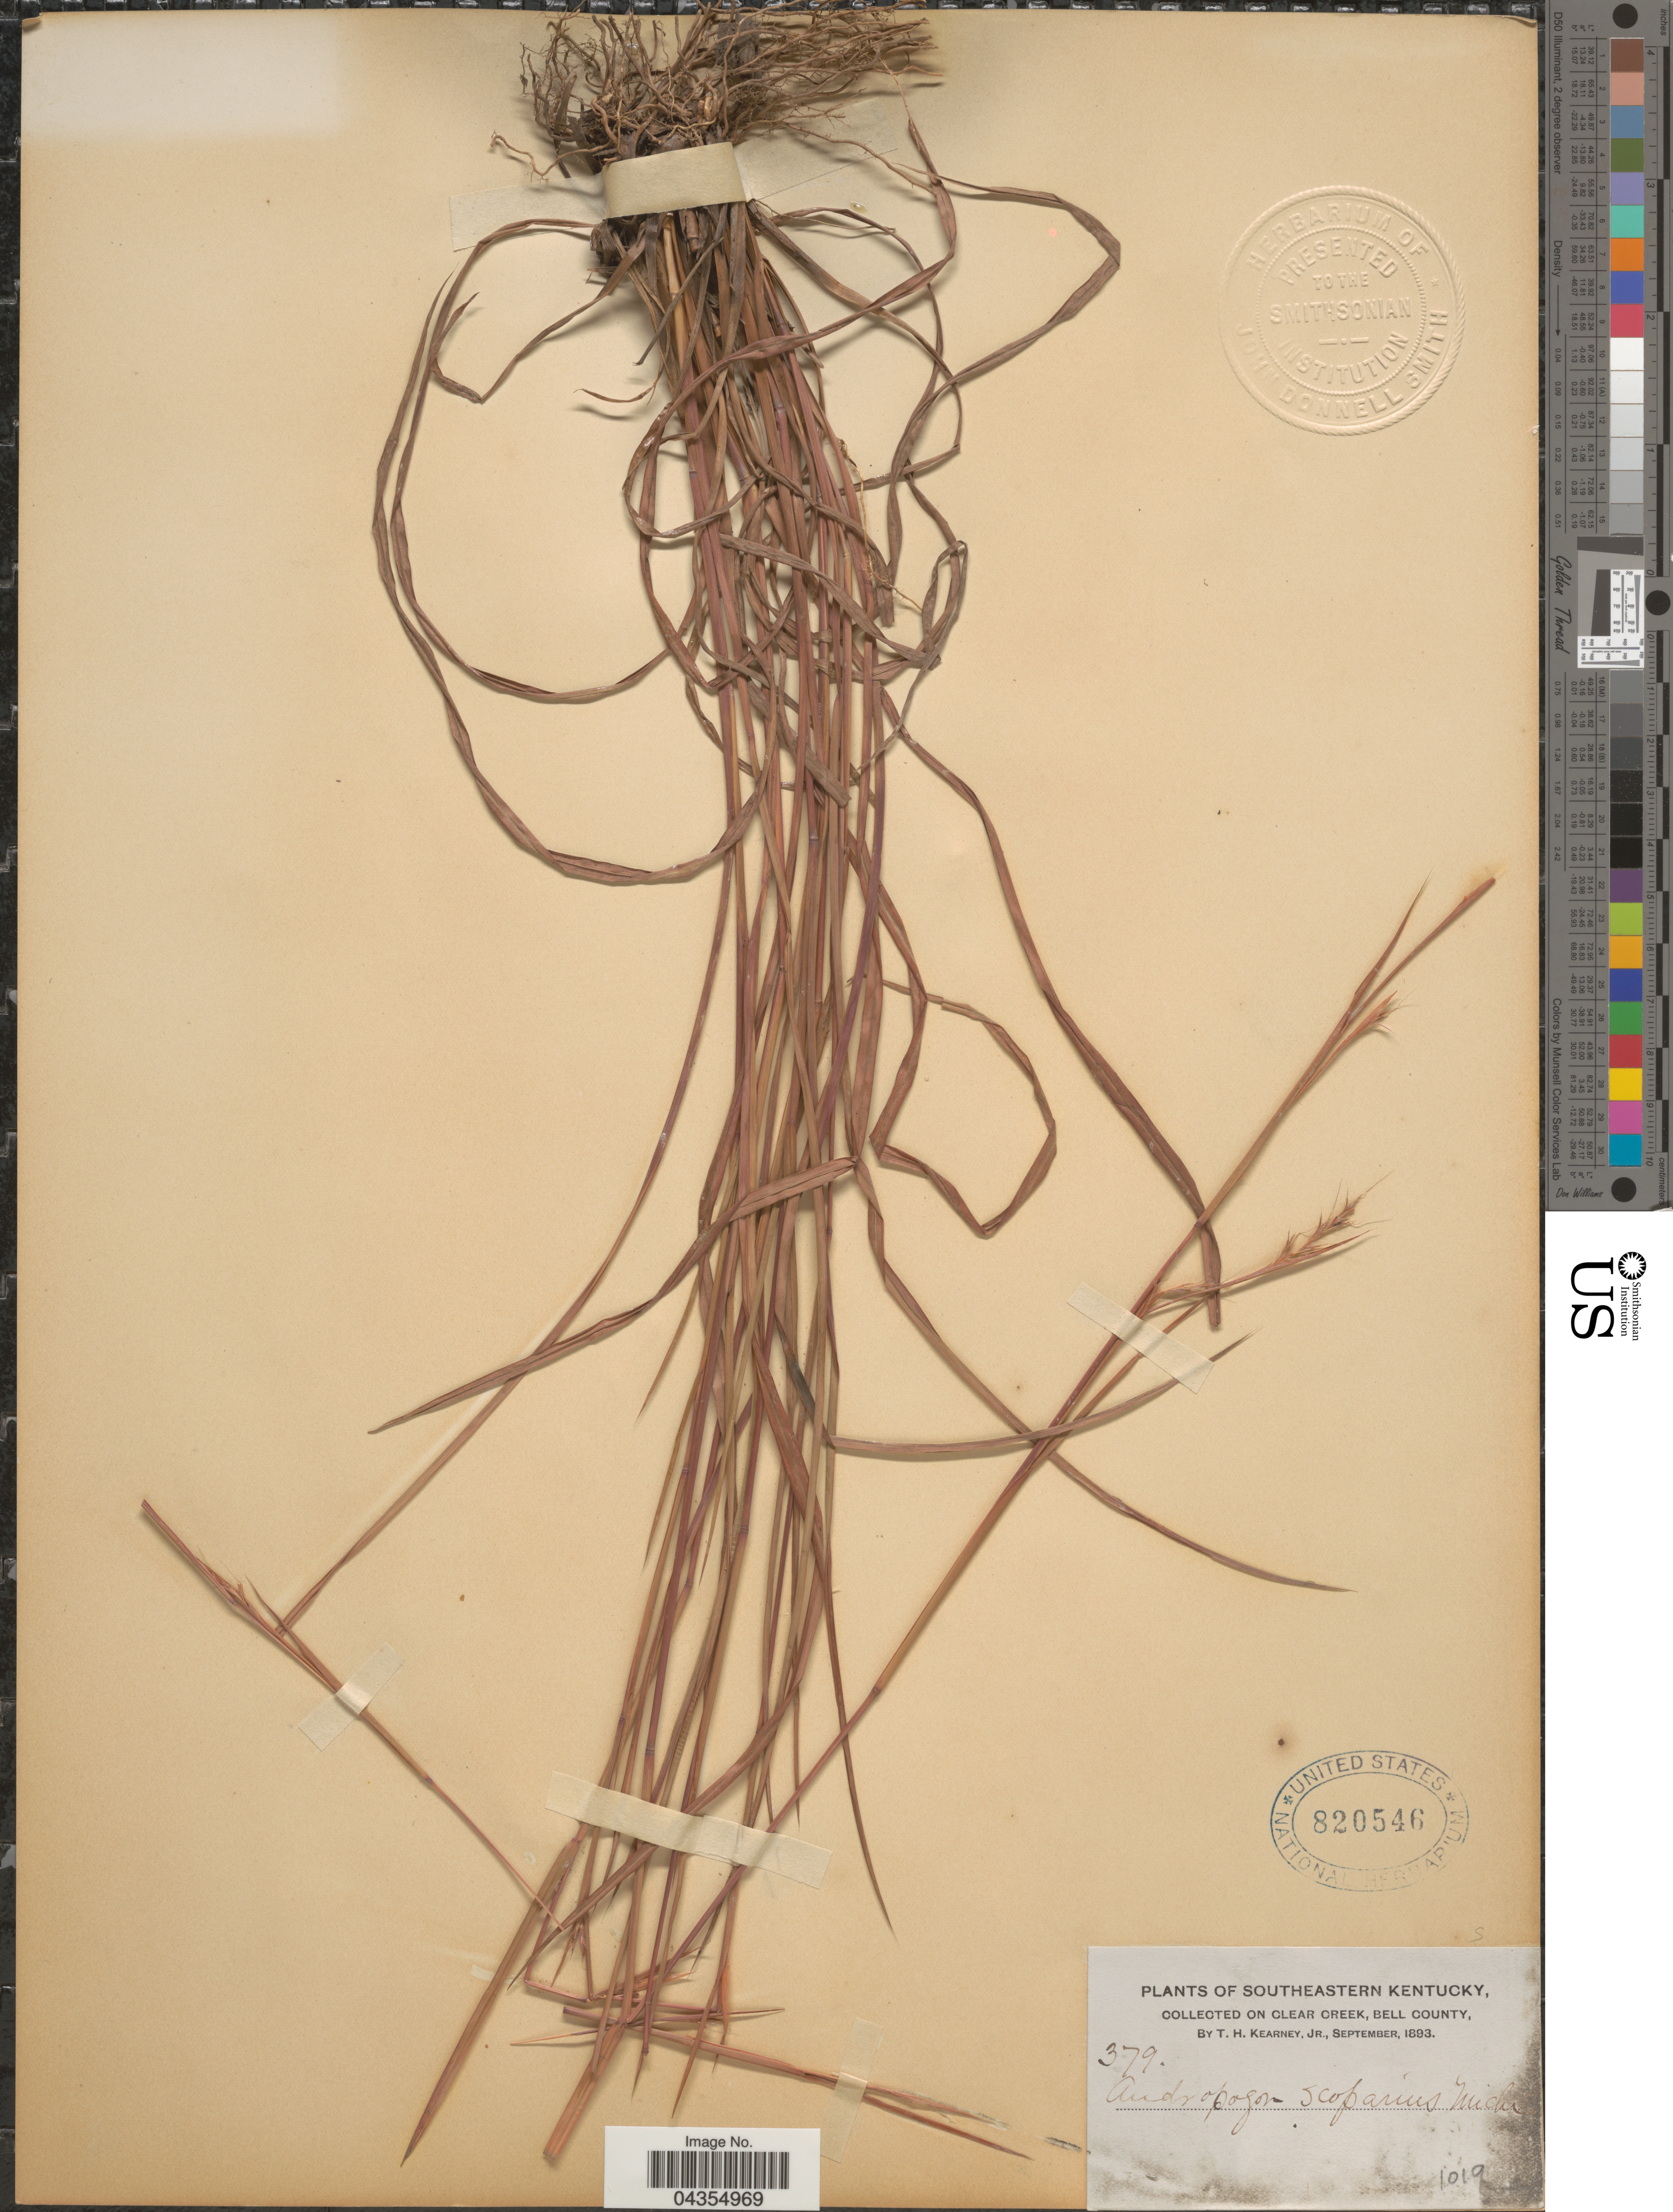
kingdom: Plantae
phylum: Tracheophyta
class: Liliopsida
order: Poales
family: Poaceae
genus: Schizachyrium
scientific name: Schizachyrium sanguineum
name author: (Retz.) Alston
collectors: T. H. Kearney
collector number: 379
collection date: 1893-09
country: United States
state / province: Kentucky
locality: Southeastern Kentucky. On Clear Creek, Bell County.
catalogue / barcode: US 820546